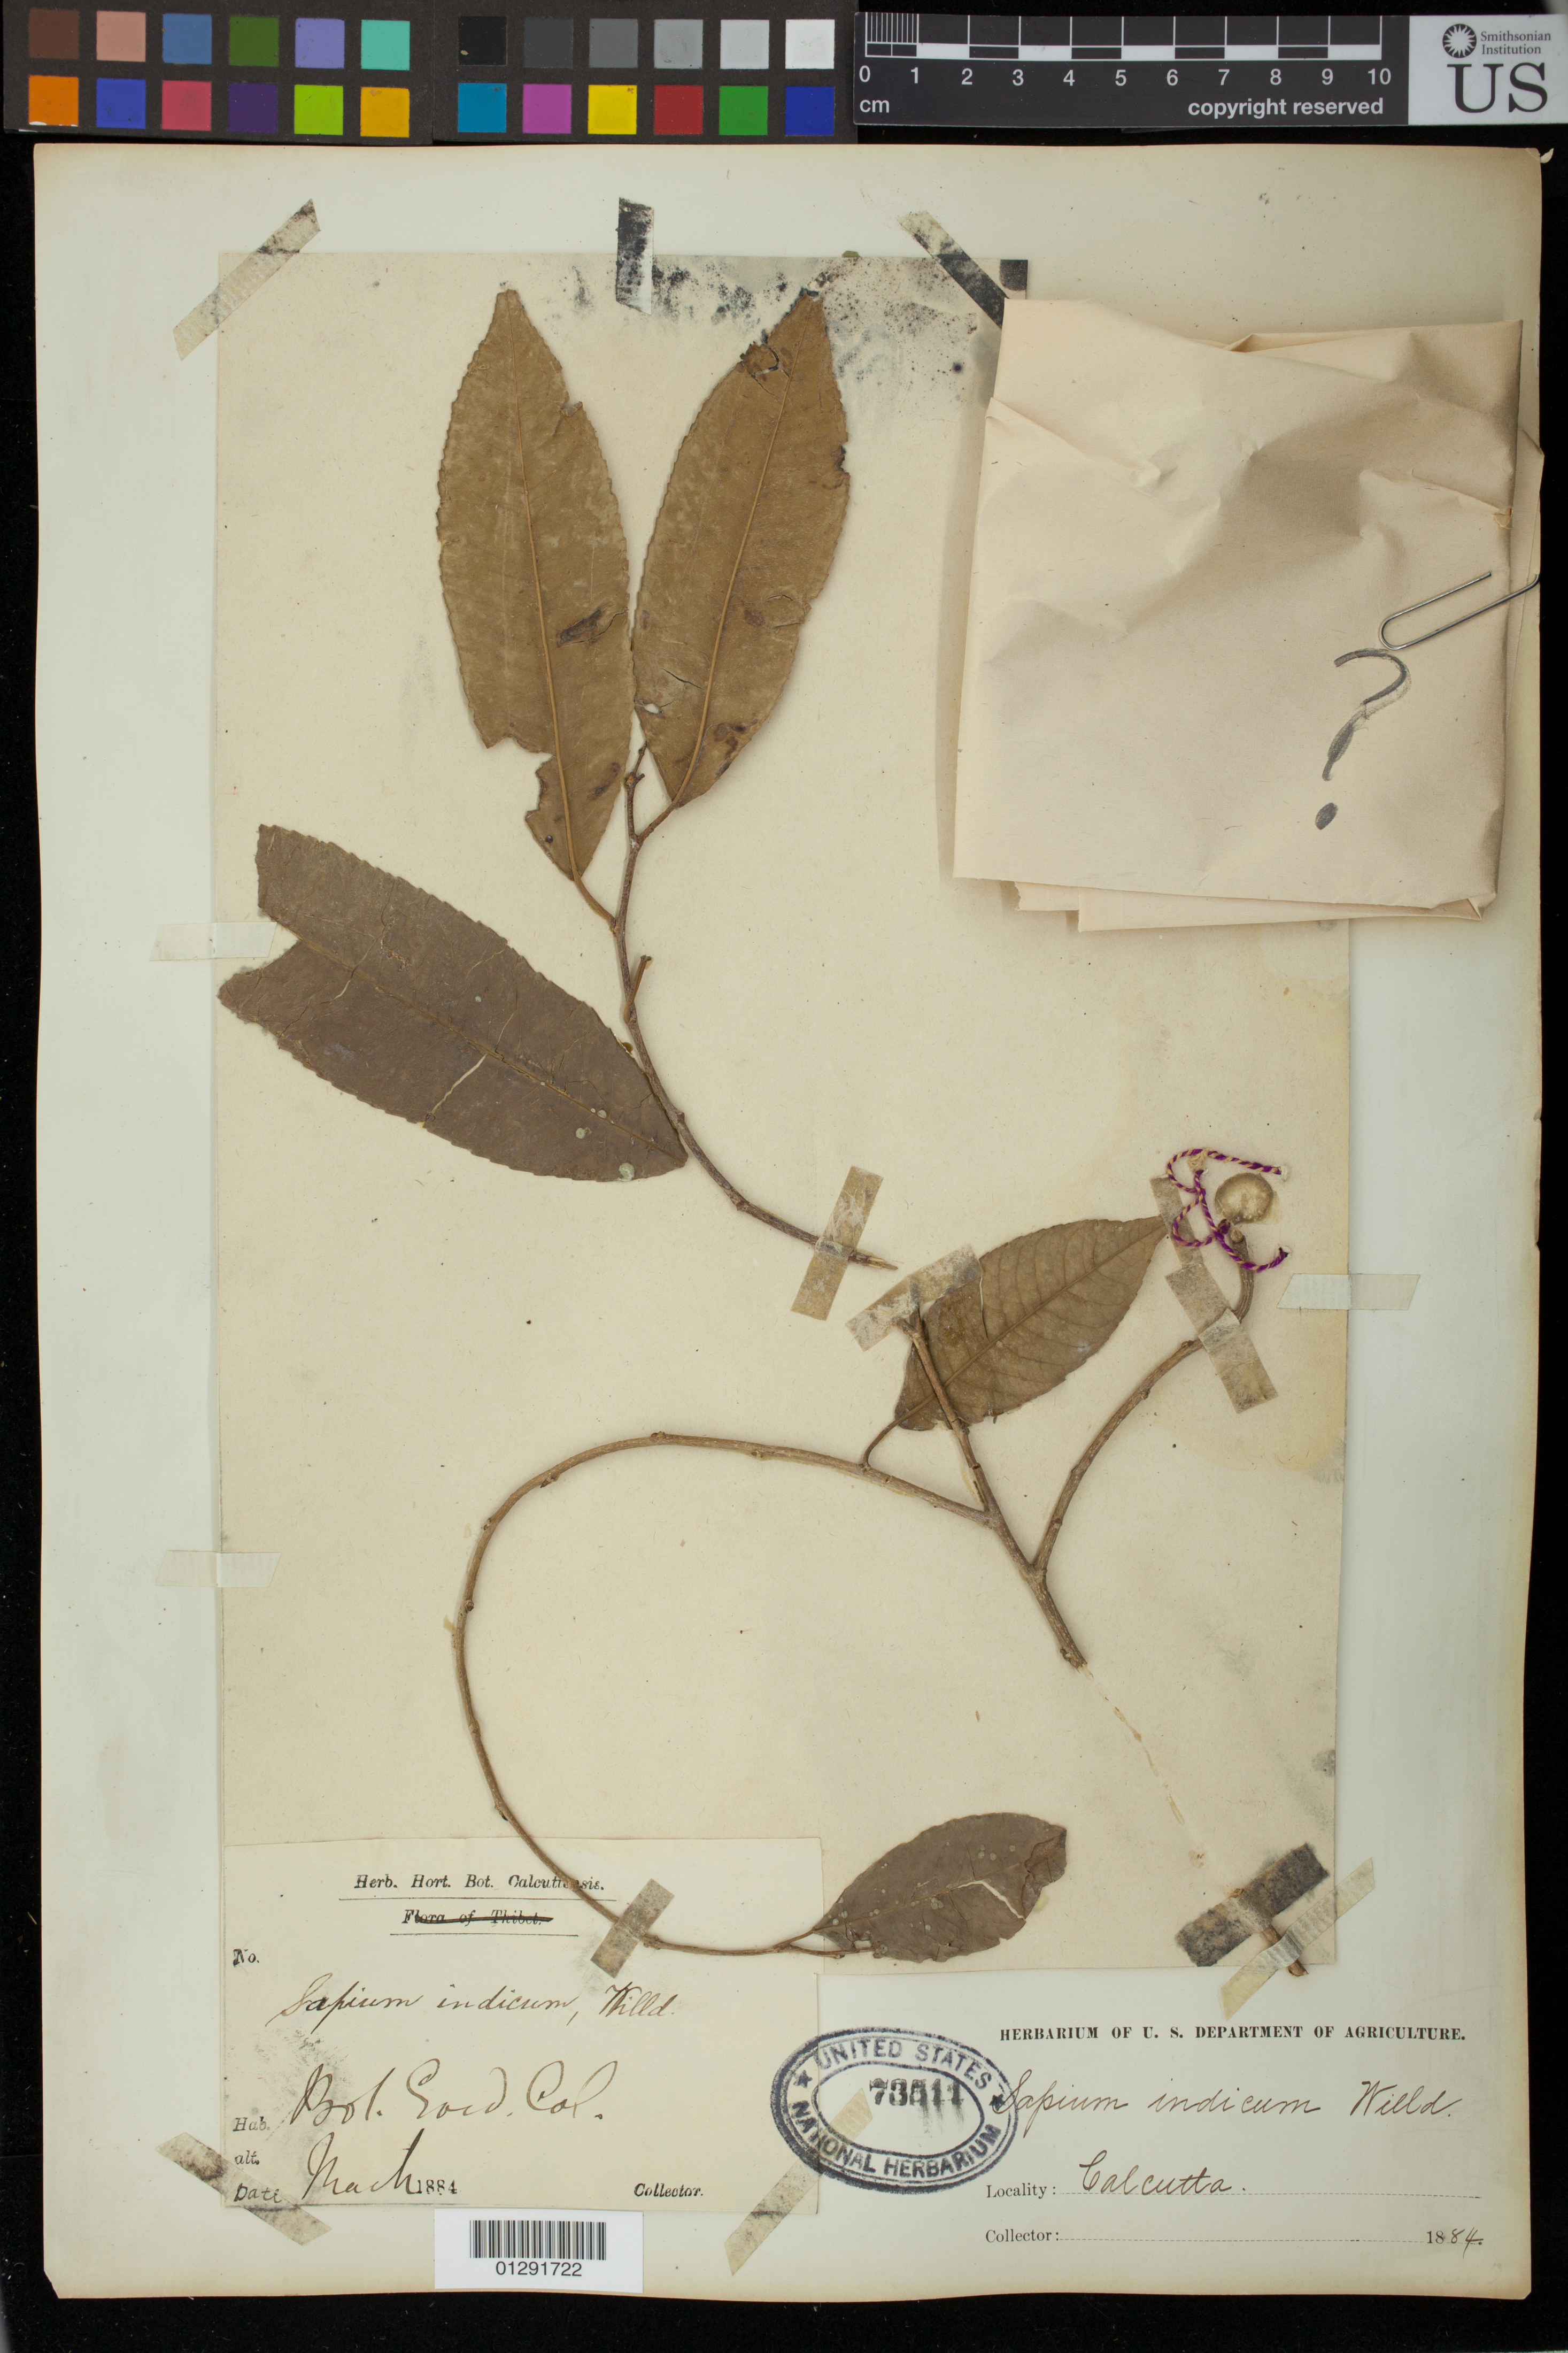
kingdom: Plantae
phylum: Tracheophyta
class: Magnoliopsida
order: Malpighiales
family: Euphorbiaceae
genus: Sapium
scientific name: Sapium indicum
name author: Willd.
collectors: ex Herb. Hort. Bot. Calcuttensis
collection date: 1884-03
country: India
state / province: West Bengal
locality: Calcutta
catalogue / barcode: US 73511